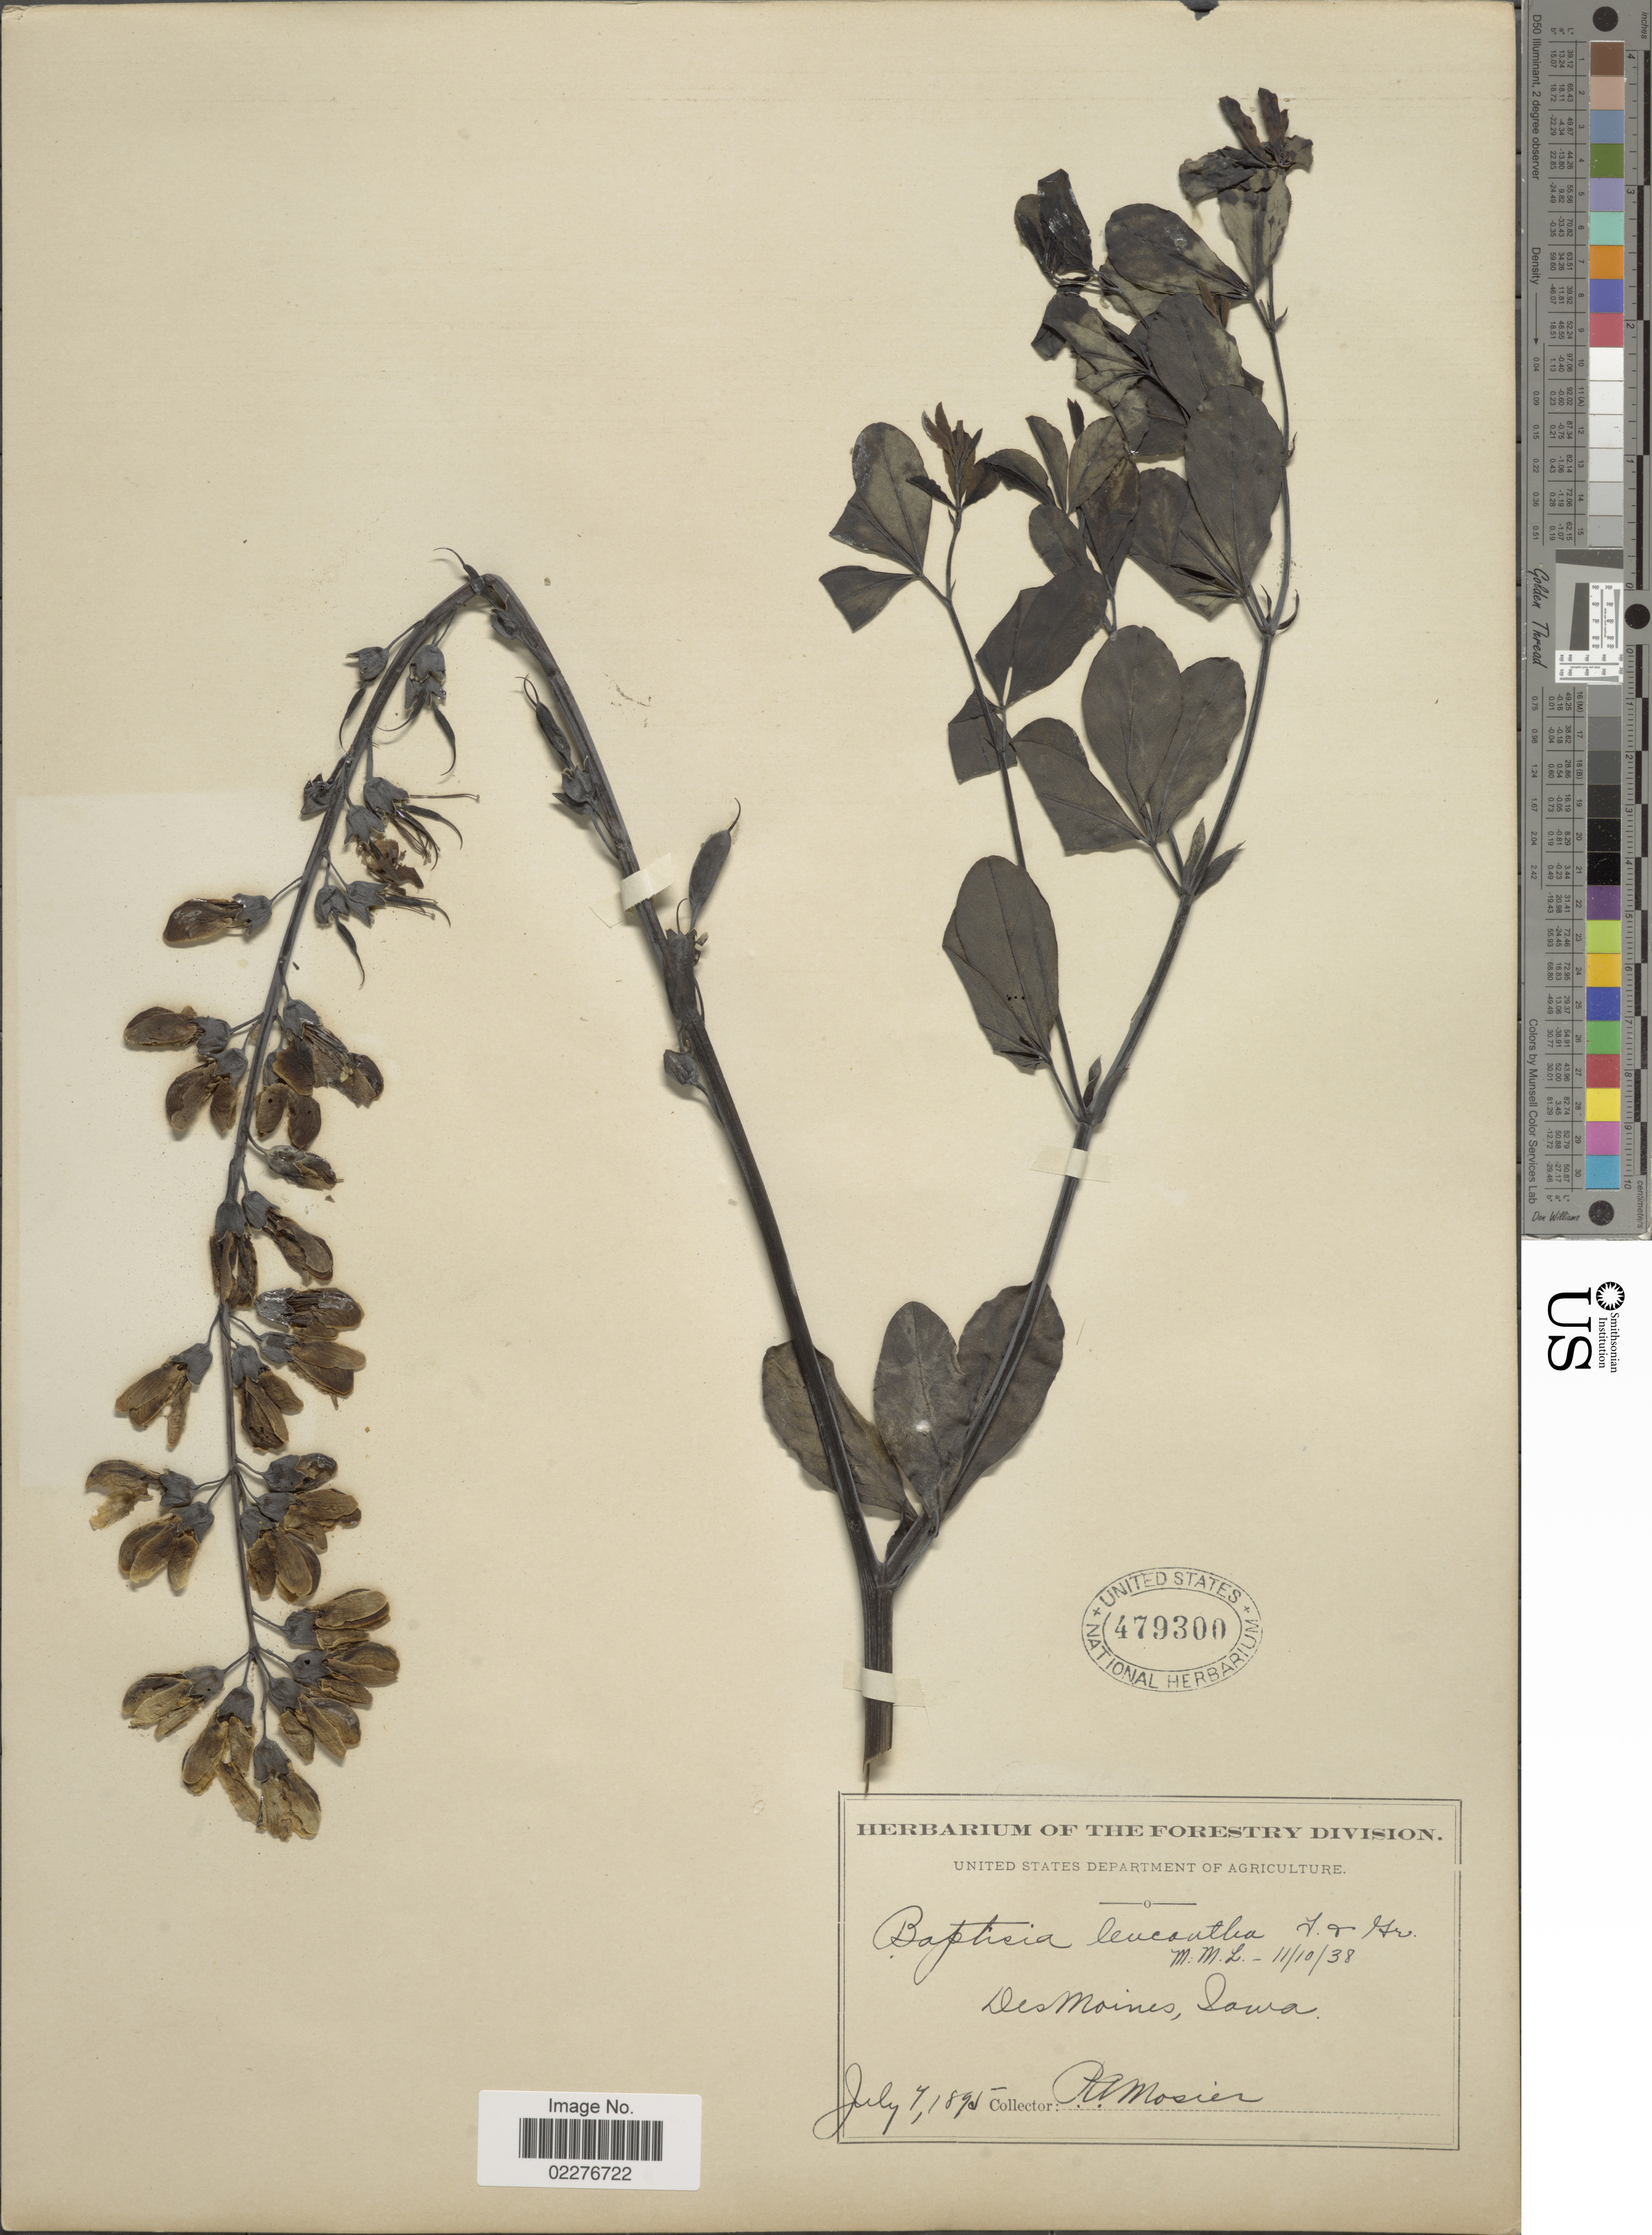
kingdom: Plantae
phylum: Tracheophyta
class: Magnoliopsida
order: Fabales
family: Fabaceae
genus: Baptisia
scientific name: Baptisia leucantha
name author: Torr. & A. Gray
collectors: C. A. Mosier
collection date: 1895-07-07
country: United States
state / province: Iowa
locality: Des Moines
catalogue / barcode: US 479300